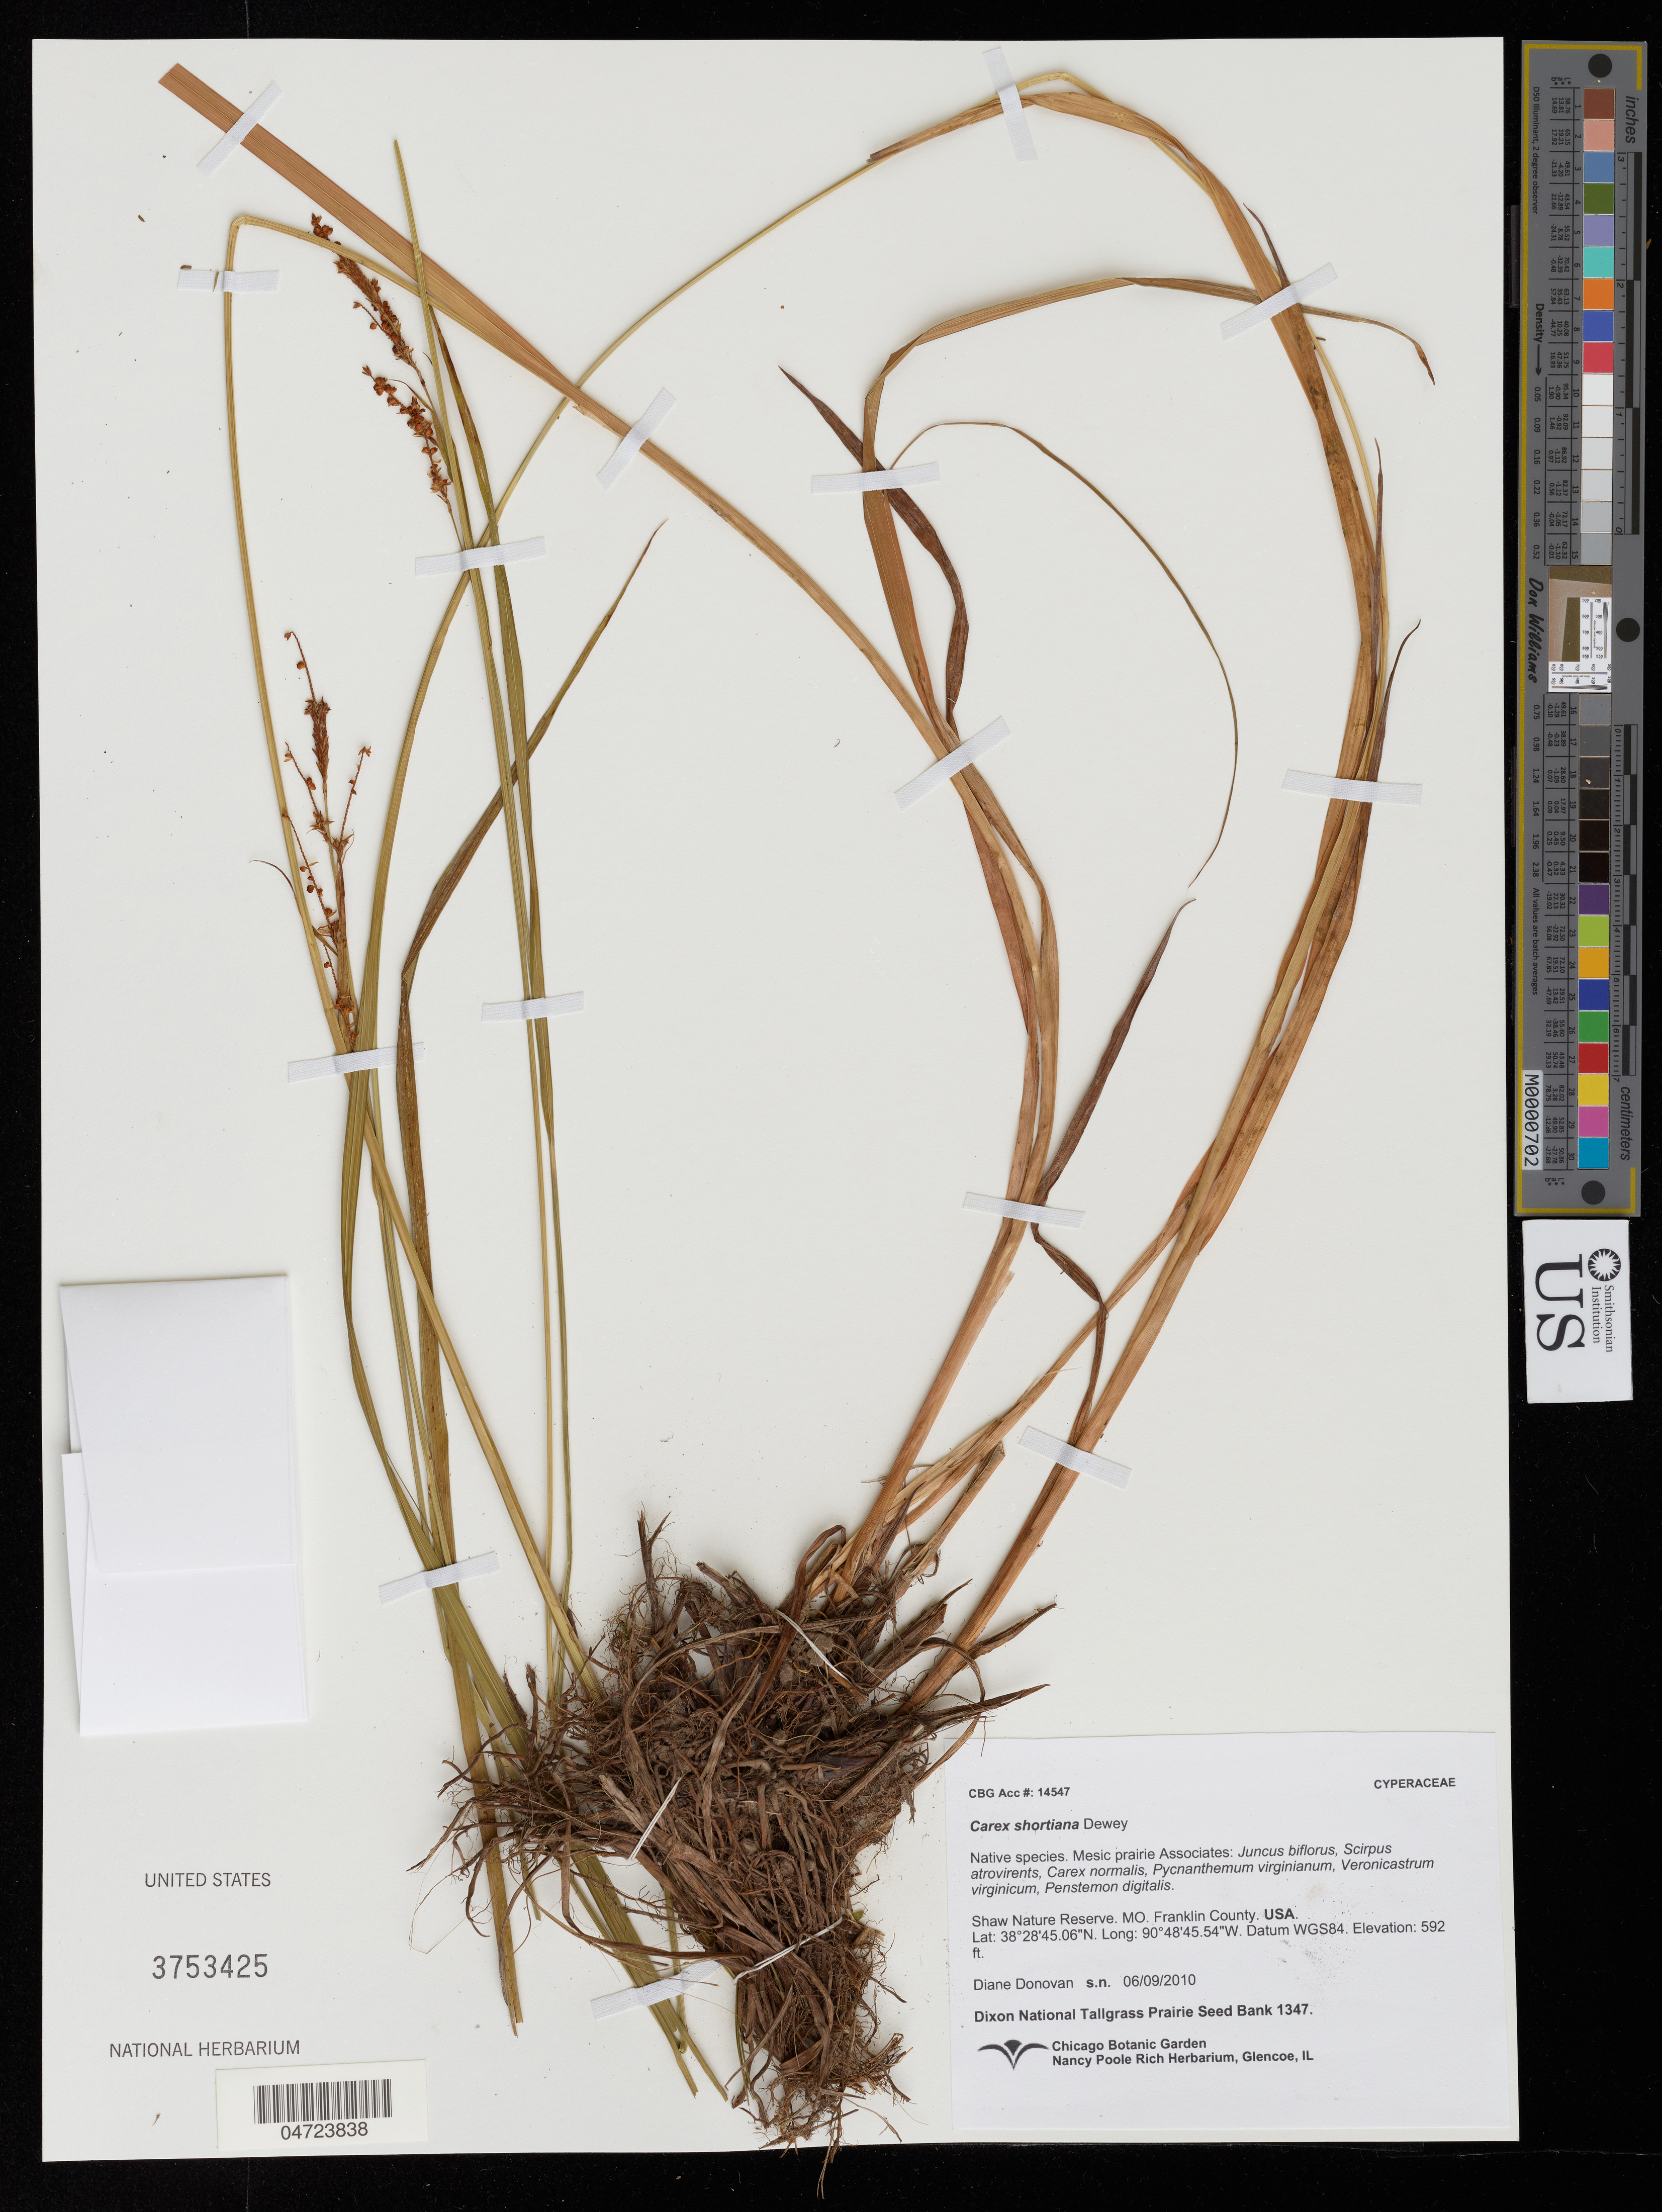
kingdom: Plantae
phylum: Tracheophyta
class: Liliopsida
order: Poales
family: Cyperaceae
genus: Carex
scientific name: Carex shortiana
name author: Dewey & Torr.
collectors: D. Donovan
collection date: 2010-06-09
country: United States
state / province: Missouri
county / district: Franklin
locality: Shaw Nature Reserve. Franklin County.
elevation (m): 180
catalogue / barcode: US 3753425